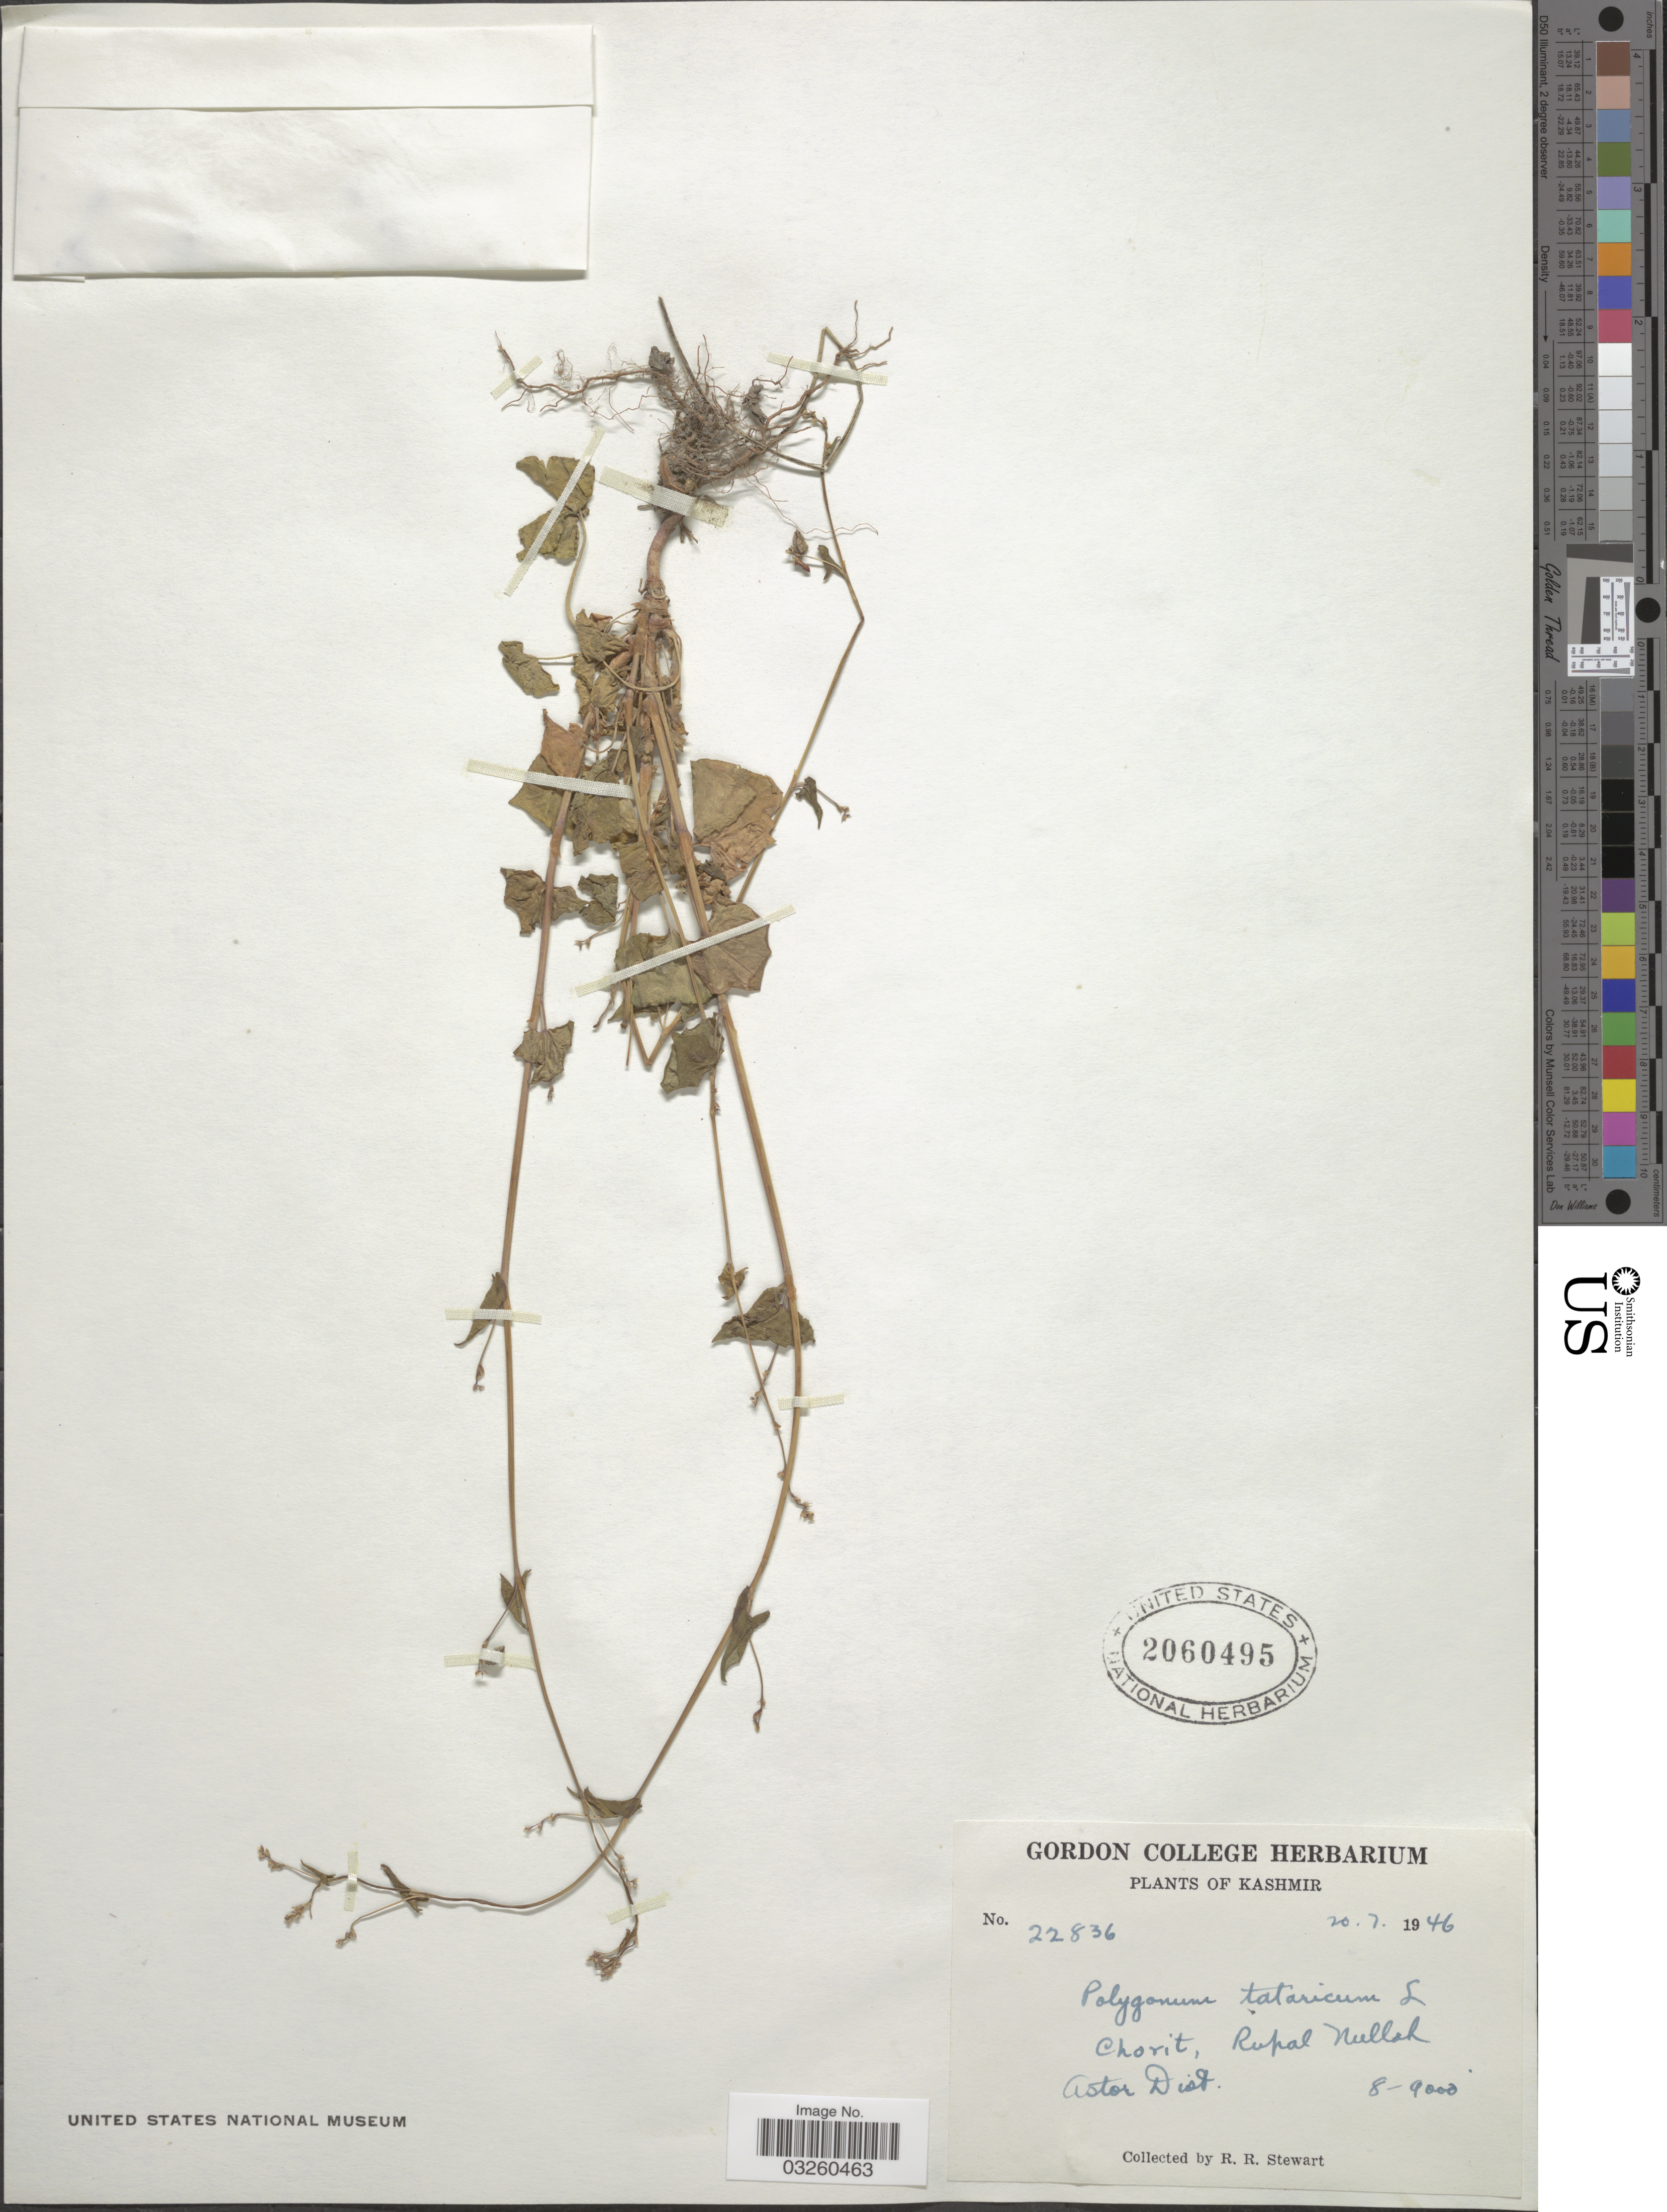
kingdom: Plantae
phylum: Tracheophyta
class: Magnoliopsida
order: Caryophyllales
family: Polygonaceae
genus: Fagopyrum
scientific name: Fagopyrum tataricum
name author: (L.) Gaertn.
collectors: R. Stewart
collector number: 22836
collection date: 1946-07-20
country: India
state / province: Jammu and Kashmir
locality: Chorit, Rupal Nullah. Astor Dist.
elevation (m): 2438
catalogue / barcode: US 2060495